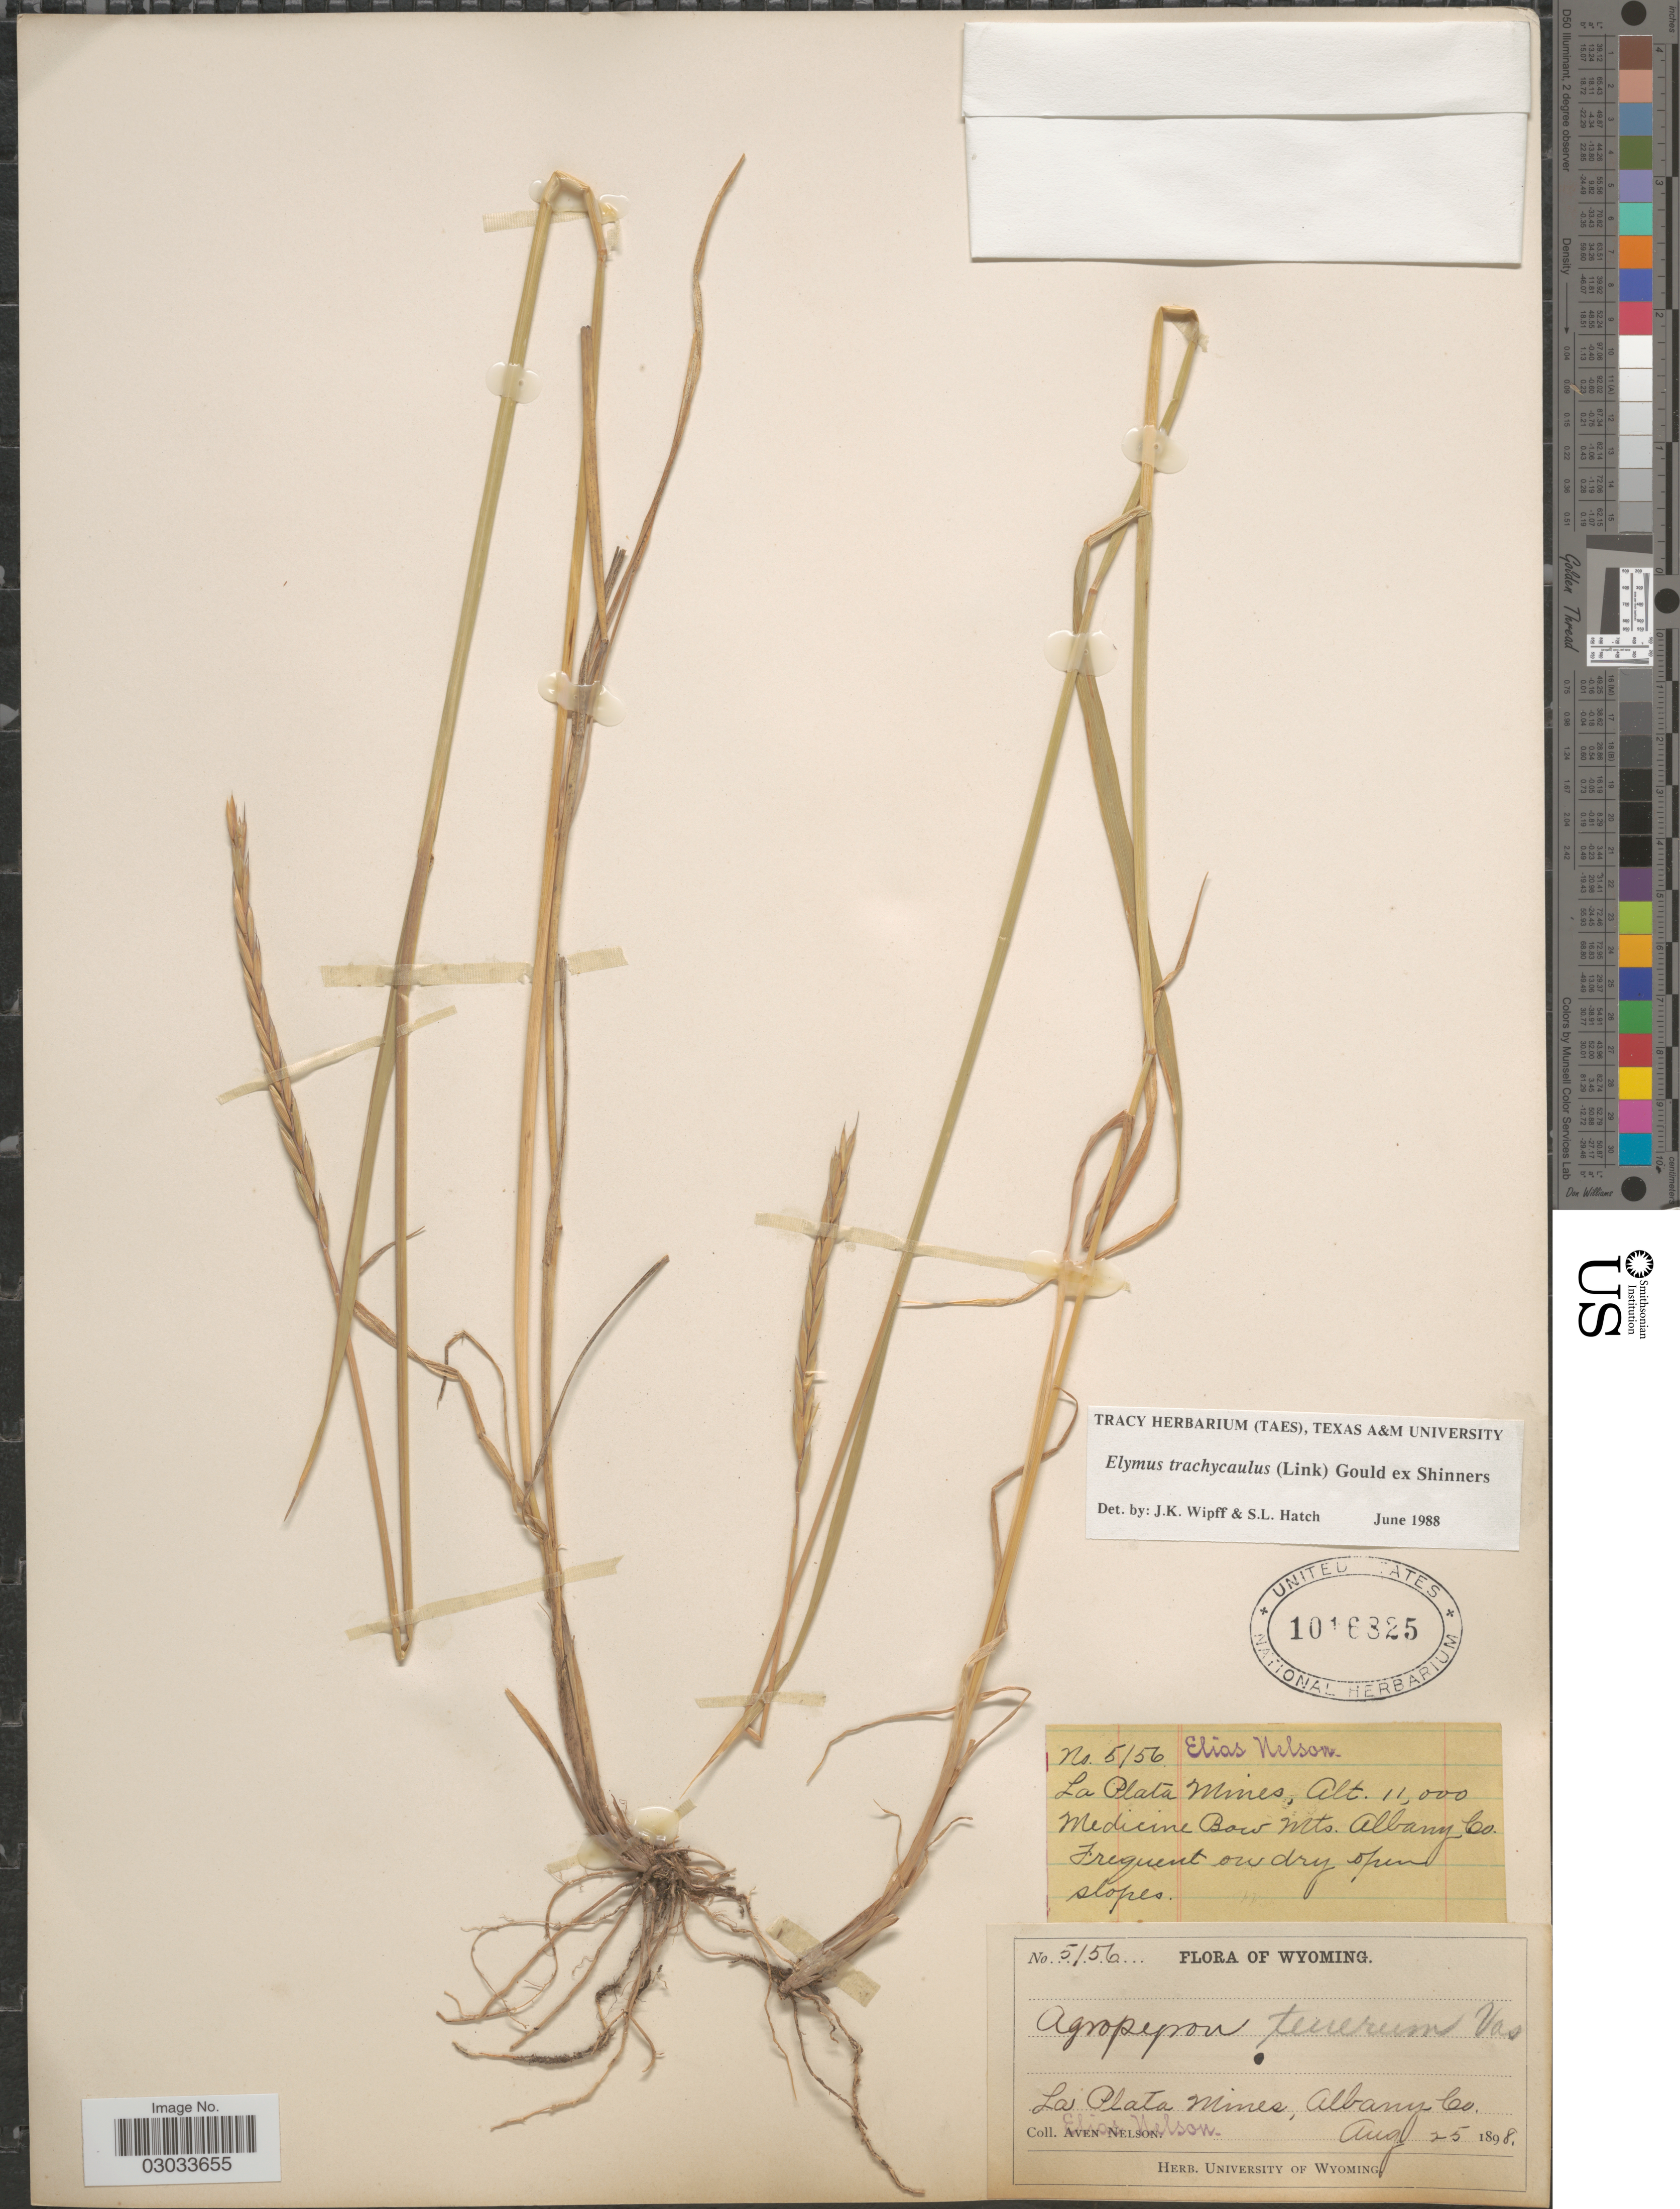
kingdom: Plantae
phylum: Tracheophyta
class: Liliopsida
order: Poales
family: Poaceae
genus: Elymus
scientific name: Elymus trachycaulus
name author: (Link) Gould ex Shinners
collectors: E. Nelson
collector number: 5156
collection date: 1898-08-25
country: United States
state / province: Wyoming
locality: Medicine Bow Mts. La Plata Mines, Albany Co.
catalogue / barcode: US 1016825